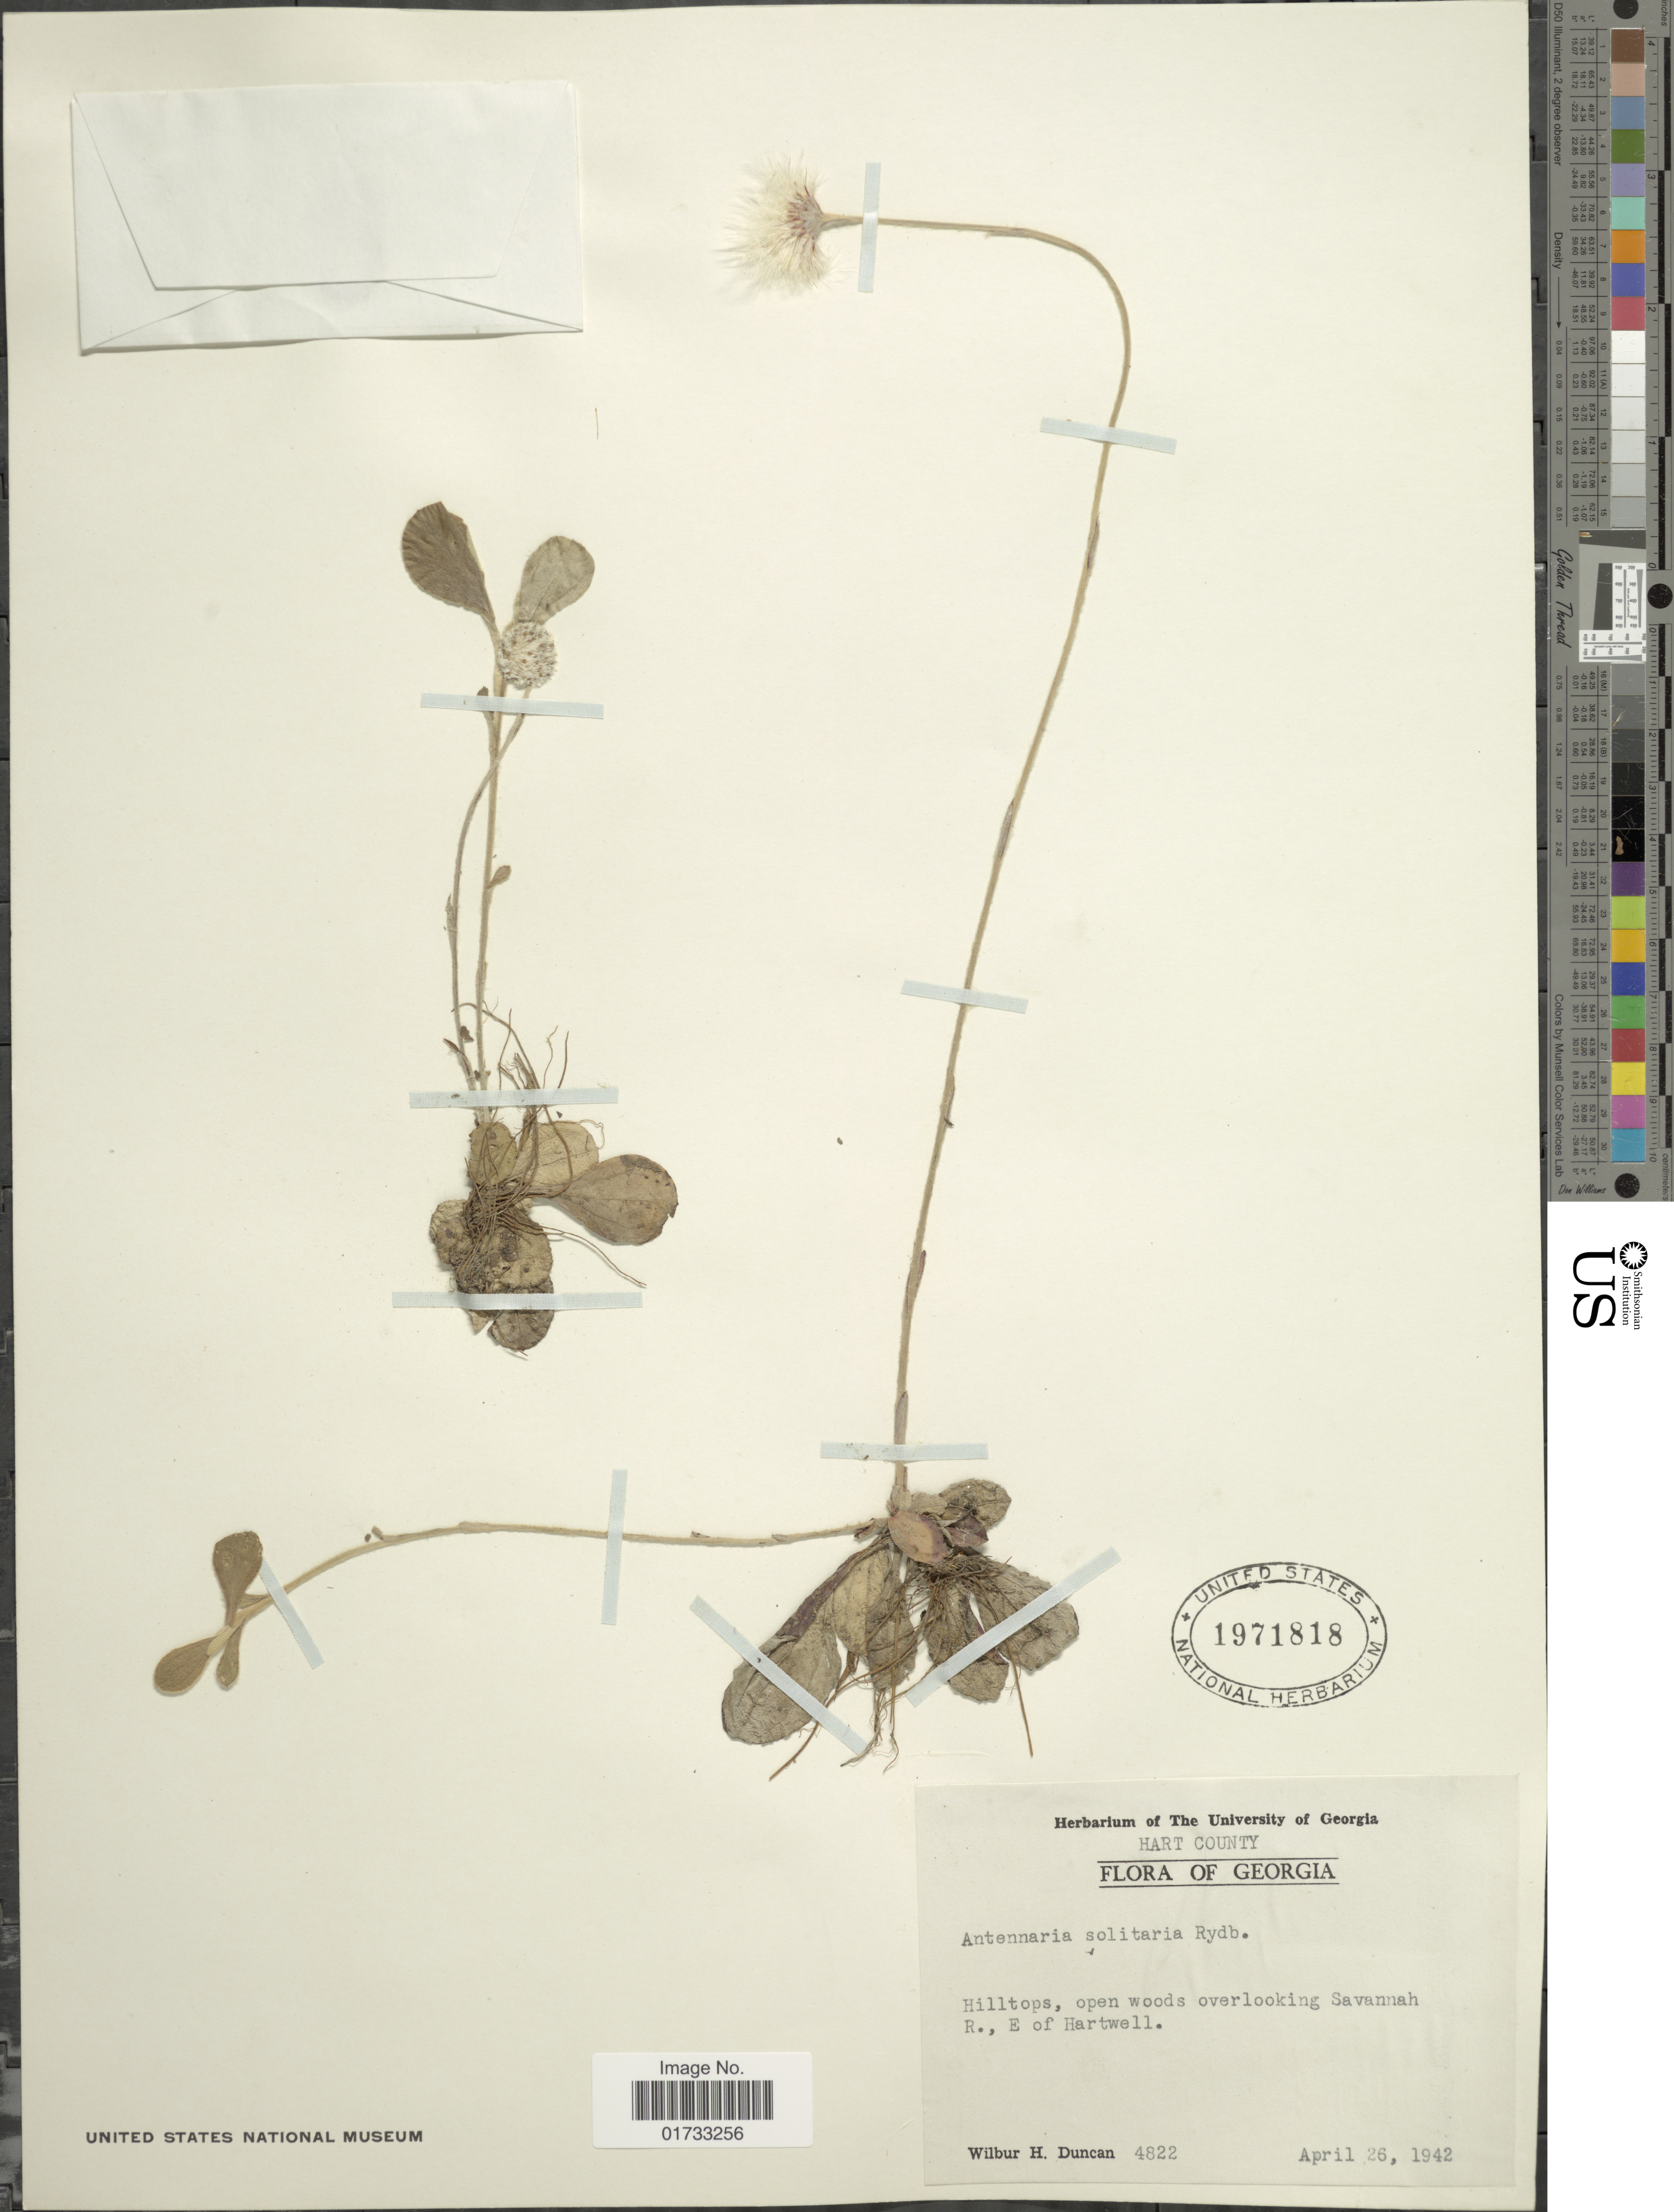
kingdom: Plantae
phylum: Tracheophyta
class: Magnoliopsida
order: Asterales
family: Asteraceae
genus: Antennaria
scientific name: Antennaria solitaria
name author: Rydb.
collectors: W. H. Duncan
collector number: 4822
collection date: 1942-04-26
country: United States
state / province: Georgia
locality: Hilltopa, open woods overlooking Savannah R., E. of Hartwell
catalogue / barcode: US 1971818